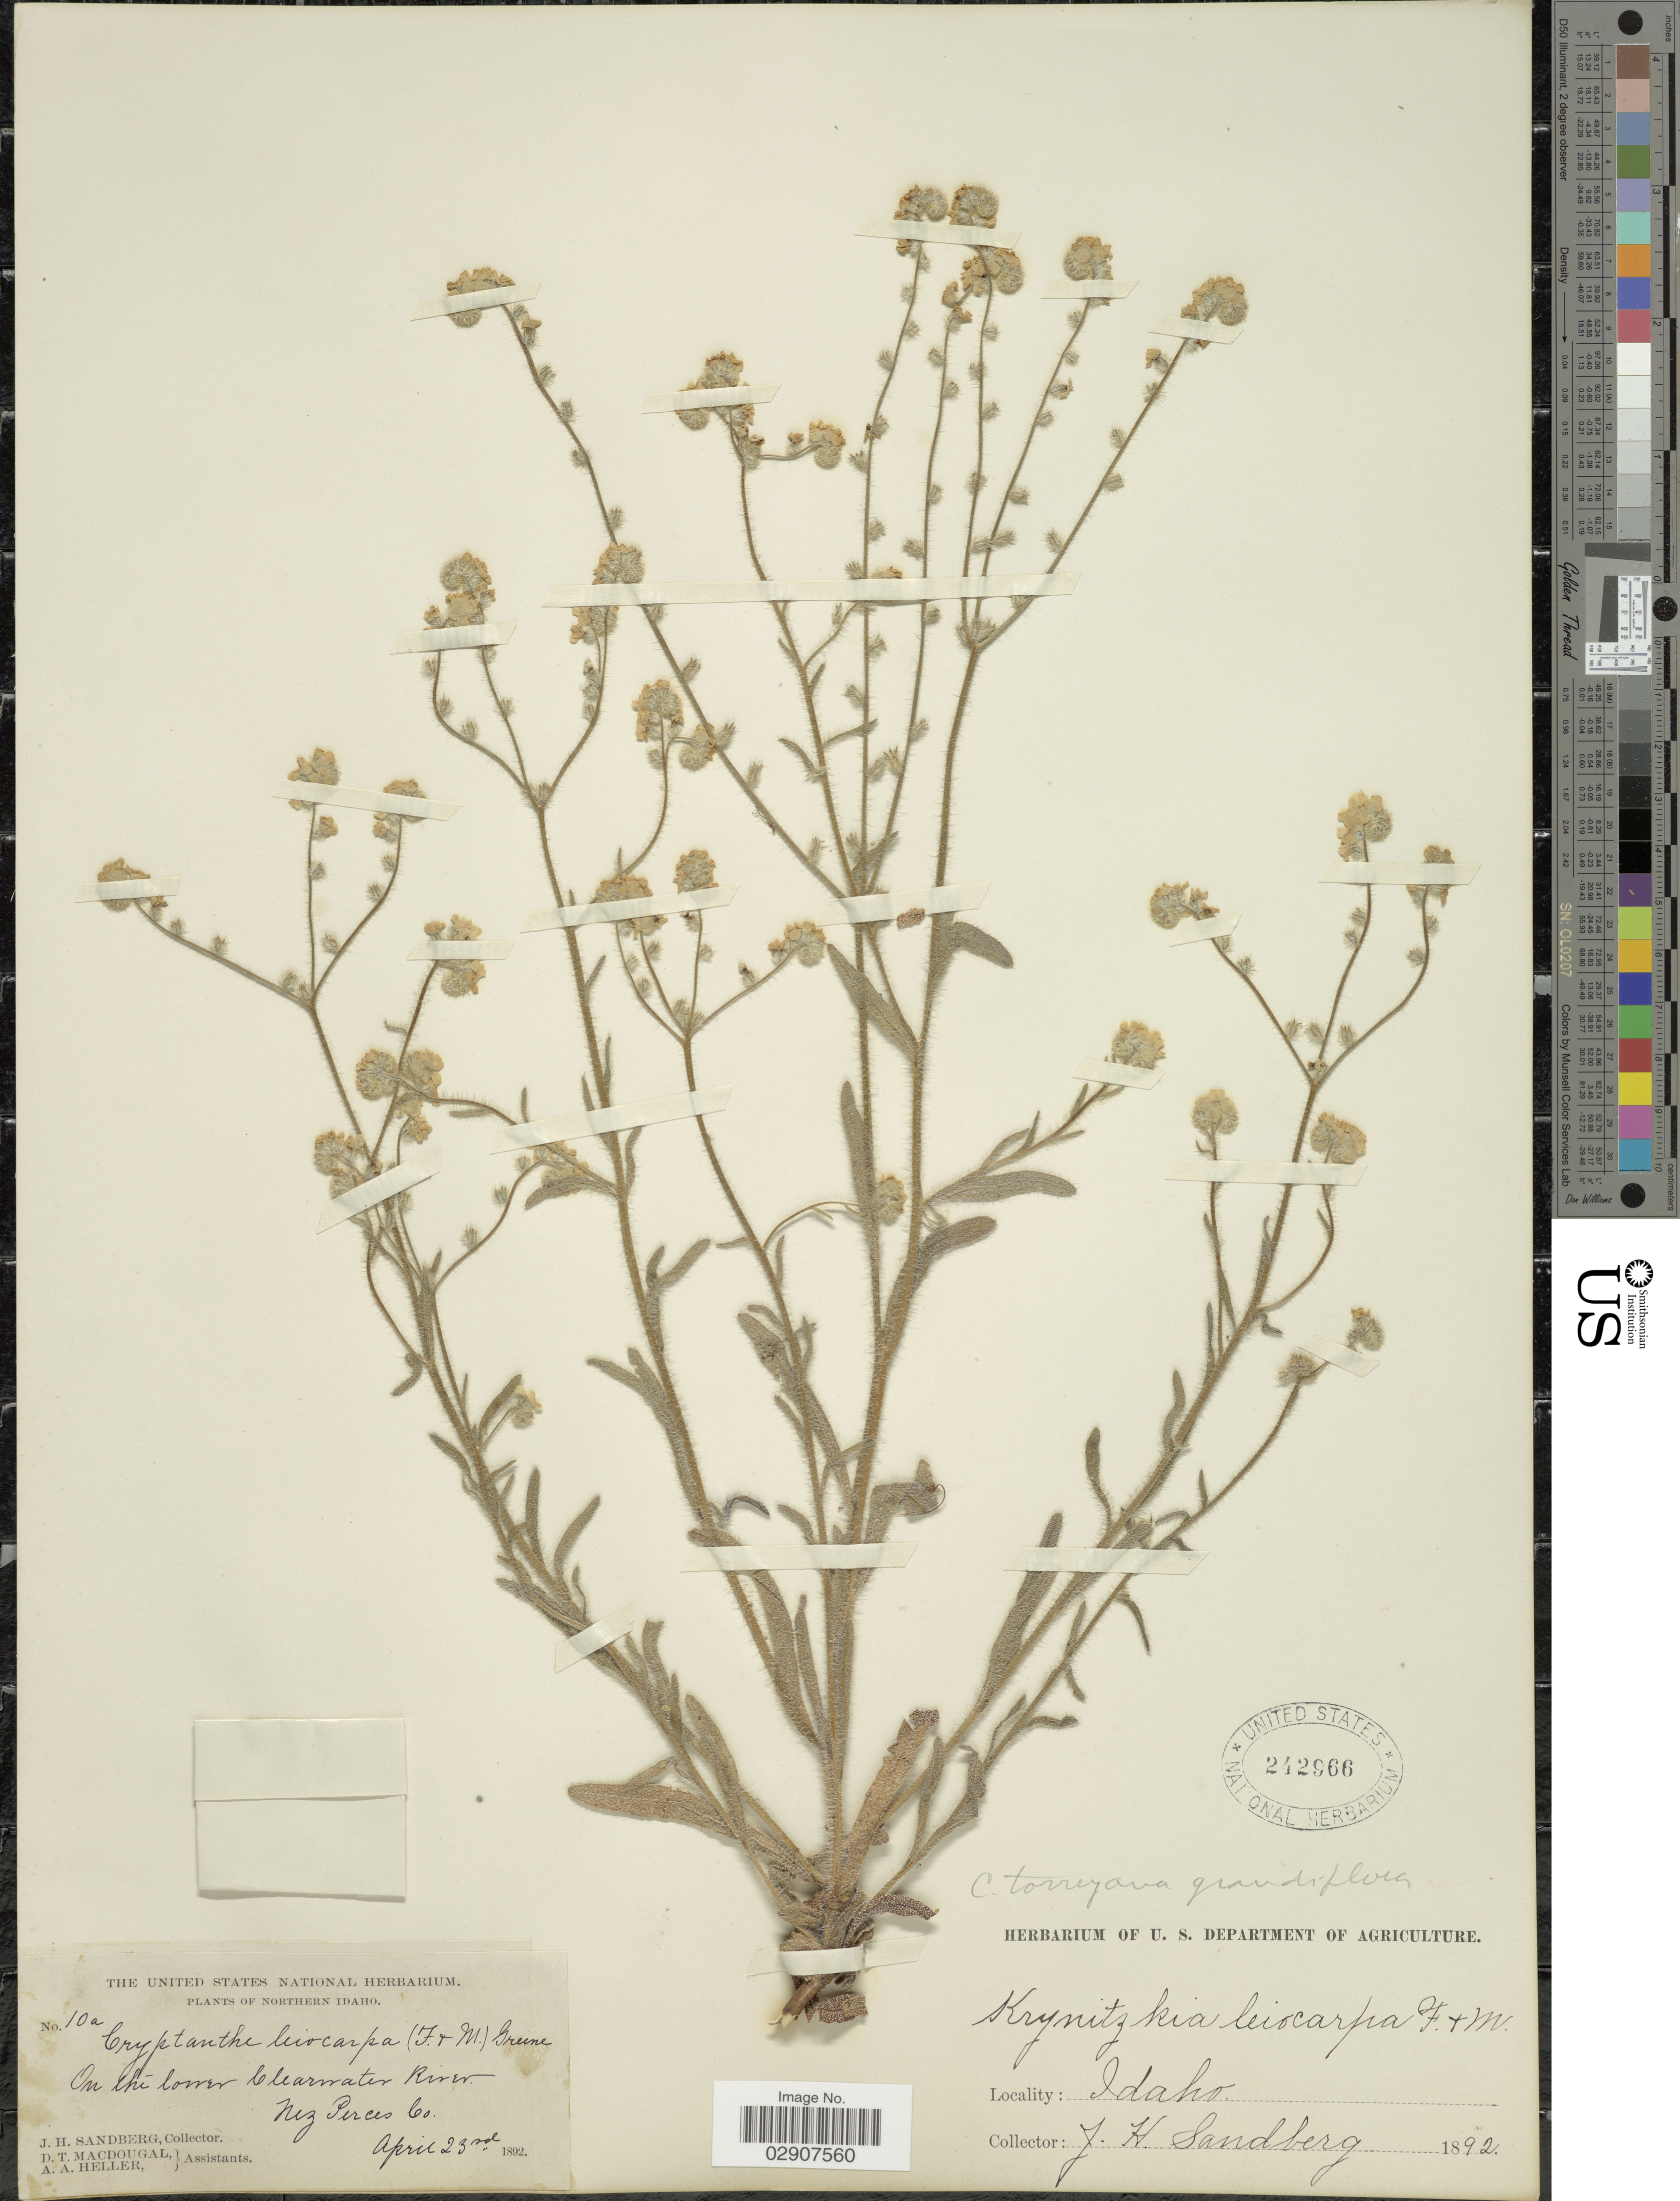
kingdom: Plantae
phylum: Tracheophyta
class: Magnoliopsida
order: Boraginales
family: Boraginaceae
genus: Cryptantha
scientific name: Cryptantha hendersonii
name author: (A. Nelson) A. Nelson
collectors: J. H. Sandberg, D. T. MacDougal & A. A. Heller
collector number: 10a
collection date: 1892-04-23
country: United States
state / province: Idaho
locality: Northern Idaho, On the lower Clearwater River, Nez Perces Co.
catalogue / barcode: US 242966